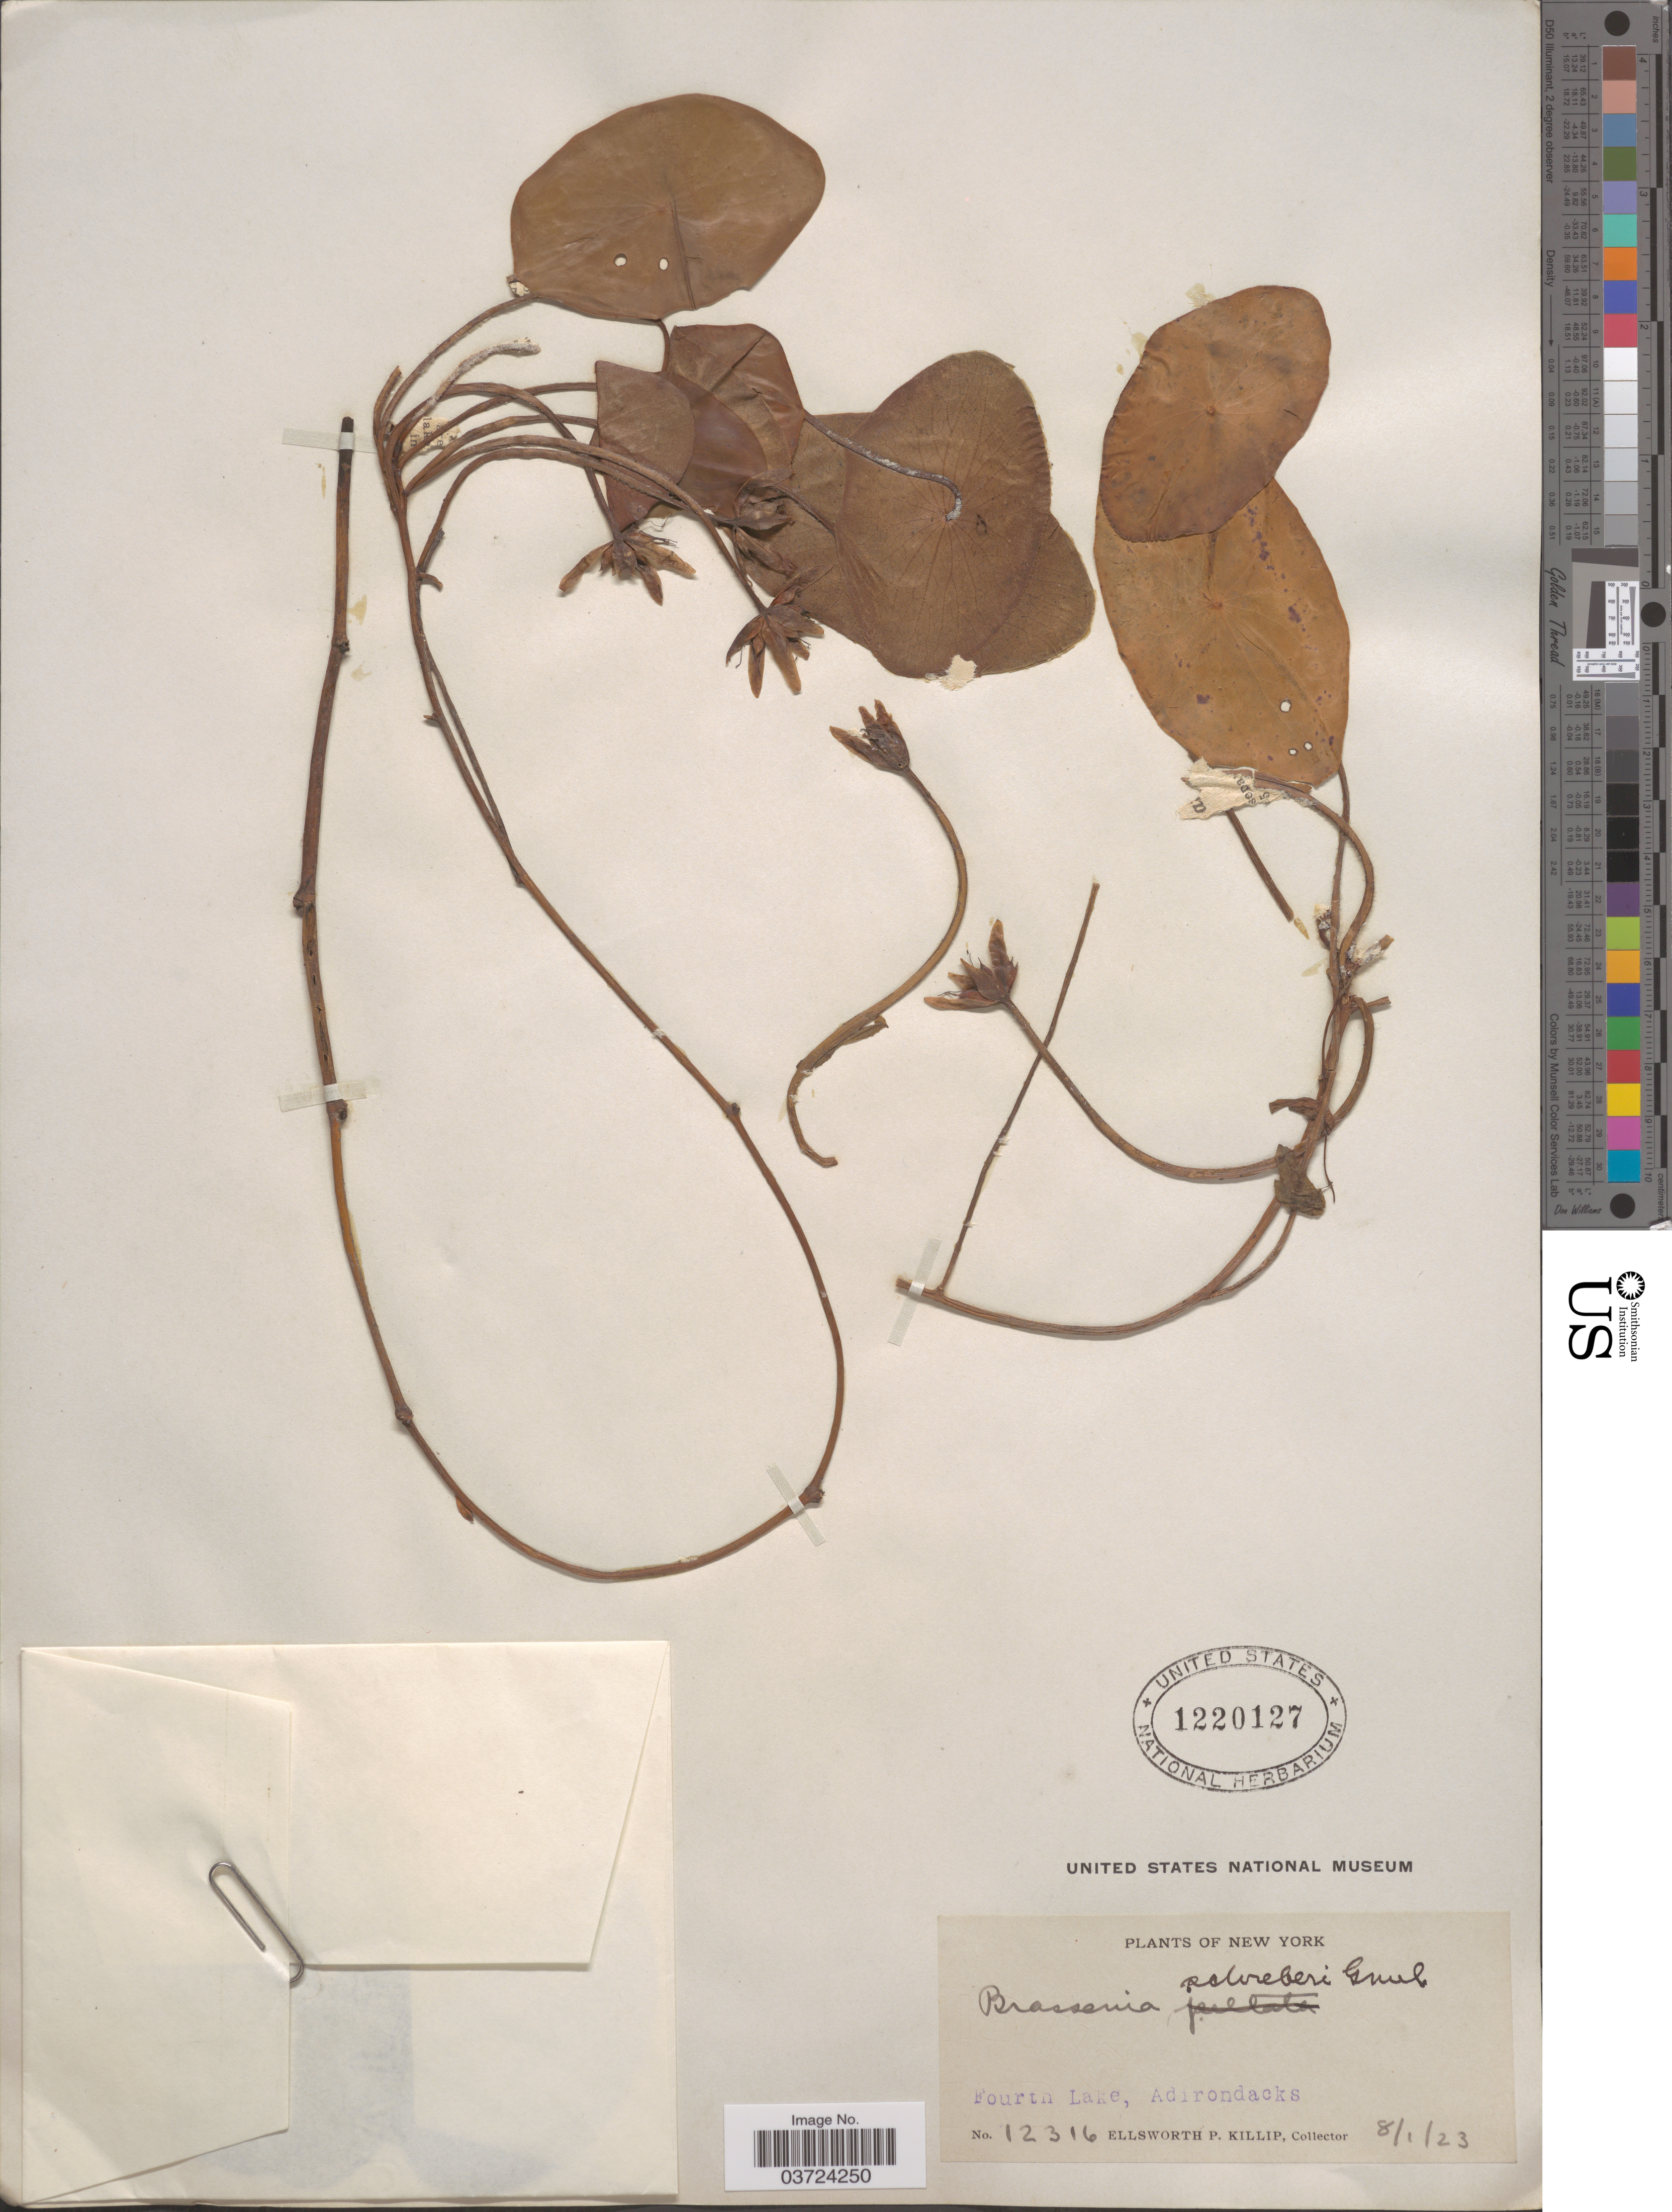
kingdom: Plantae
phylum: Tracheophyta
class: Magnoliopsida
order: Nymphaeales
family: Cabombaceae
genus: Brasenia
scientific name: Brasenia schreberi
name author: J.F. Gmel.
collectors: E. P. Killip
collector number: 12316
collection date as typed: Transcribed d/m/y: 1/8/23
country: United States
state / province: New York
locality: Fourth Lake, Adirondacks.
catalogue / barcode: US 1220127